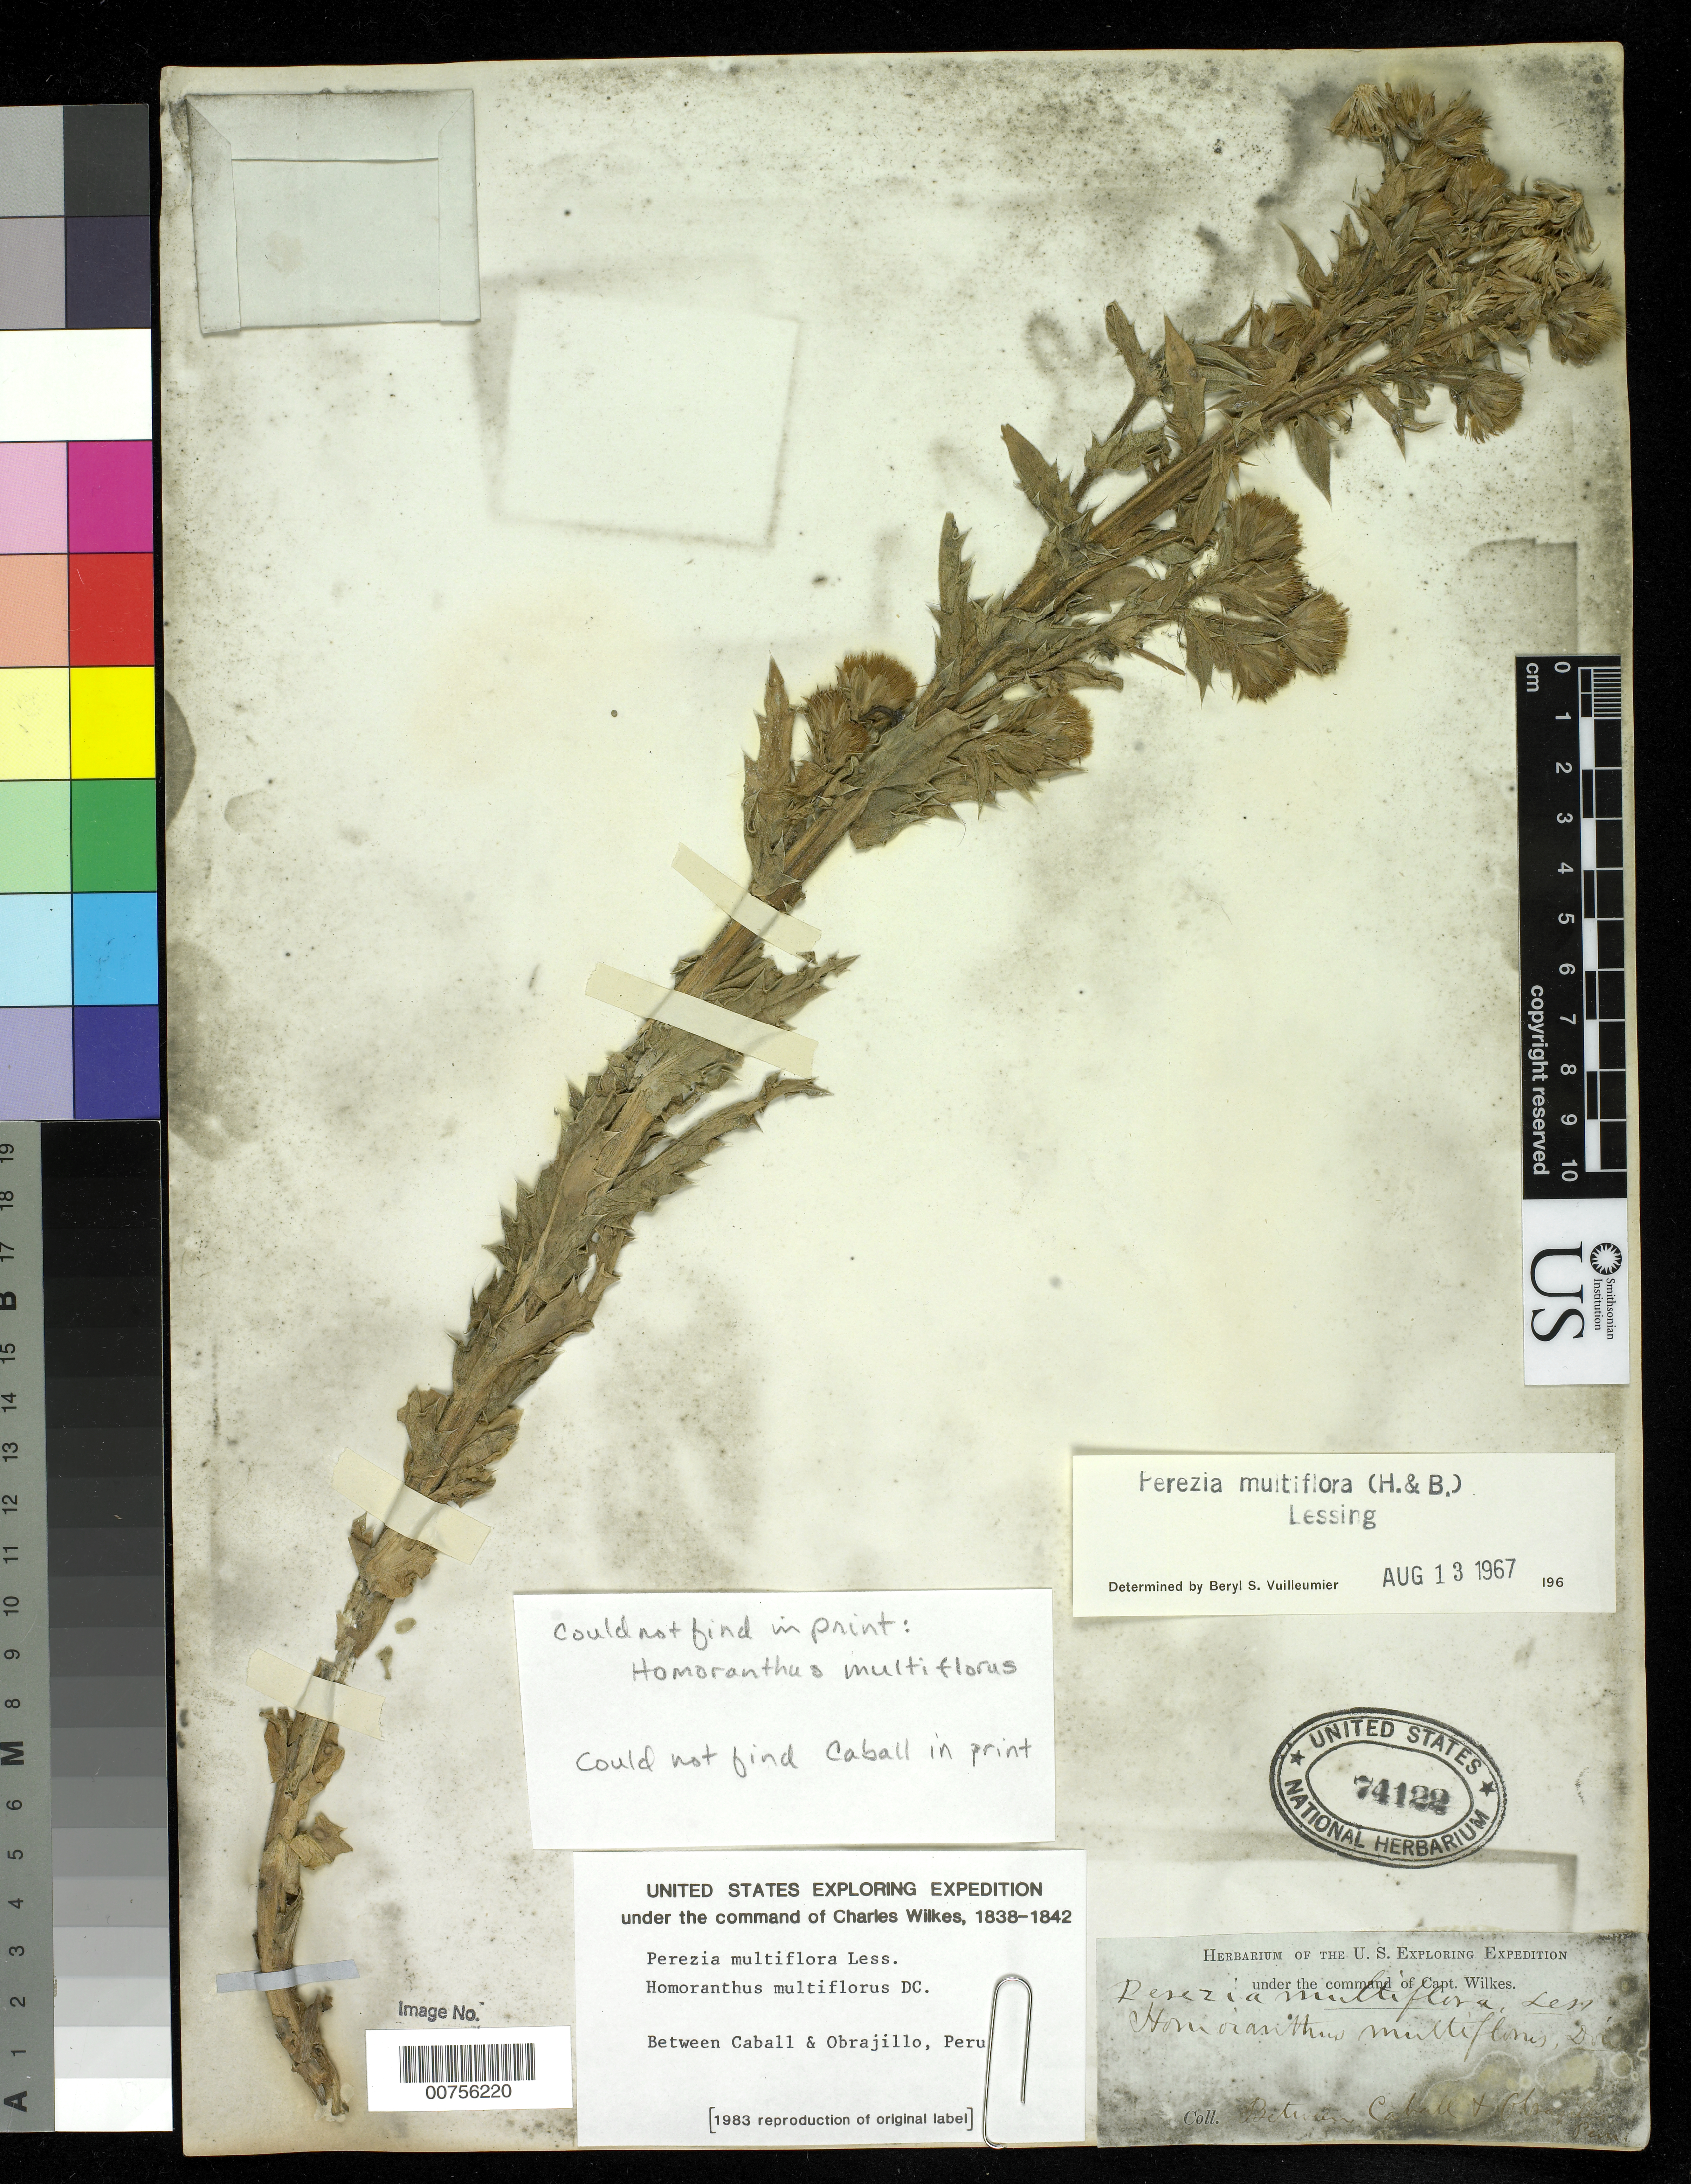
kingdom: Plantae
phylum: Tracheophyta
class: Magnoliopsida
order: Asterales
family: Asteraceae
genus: Perezia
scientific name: Perezia magellanica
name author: (L. f.) Less.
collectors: Wilkes Explor. Exped.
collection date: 1838/1842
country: Peru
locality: Between Caball and Obrajillo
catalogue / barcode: US 74122